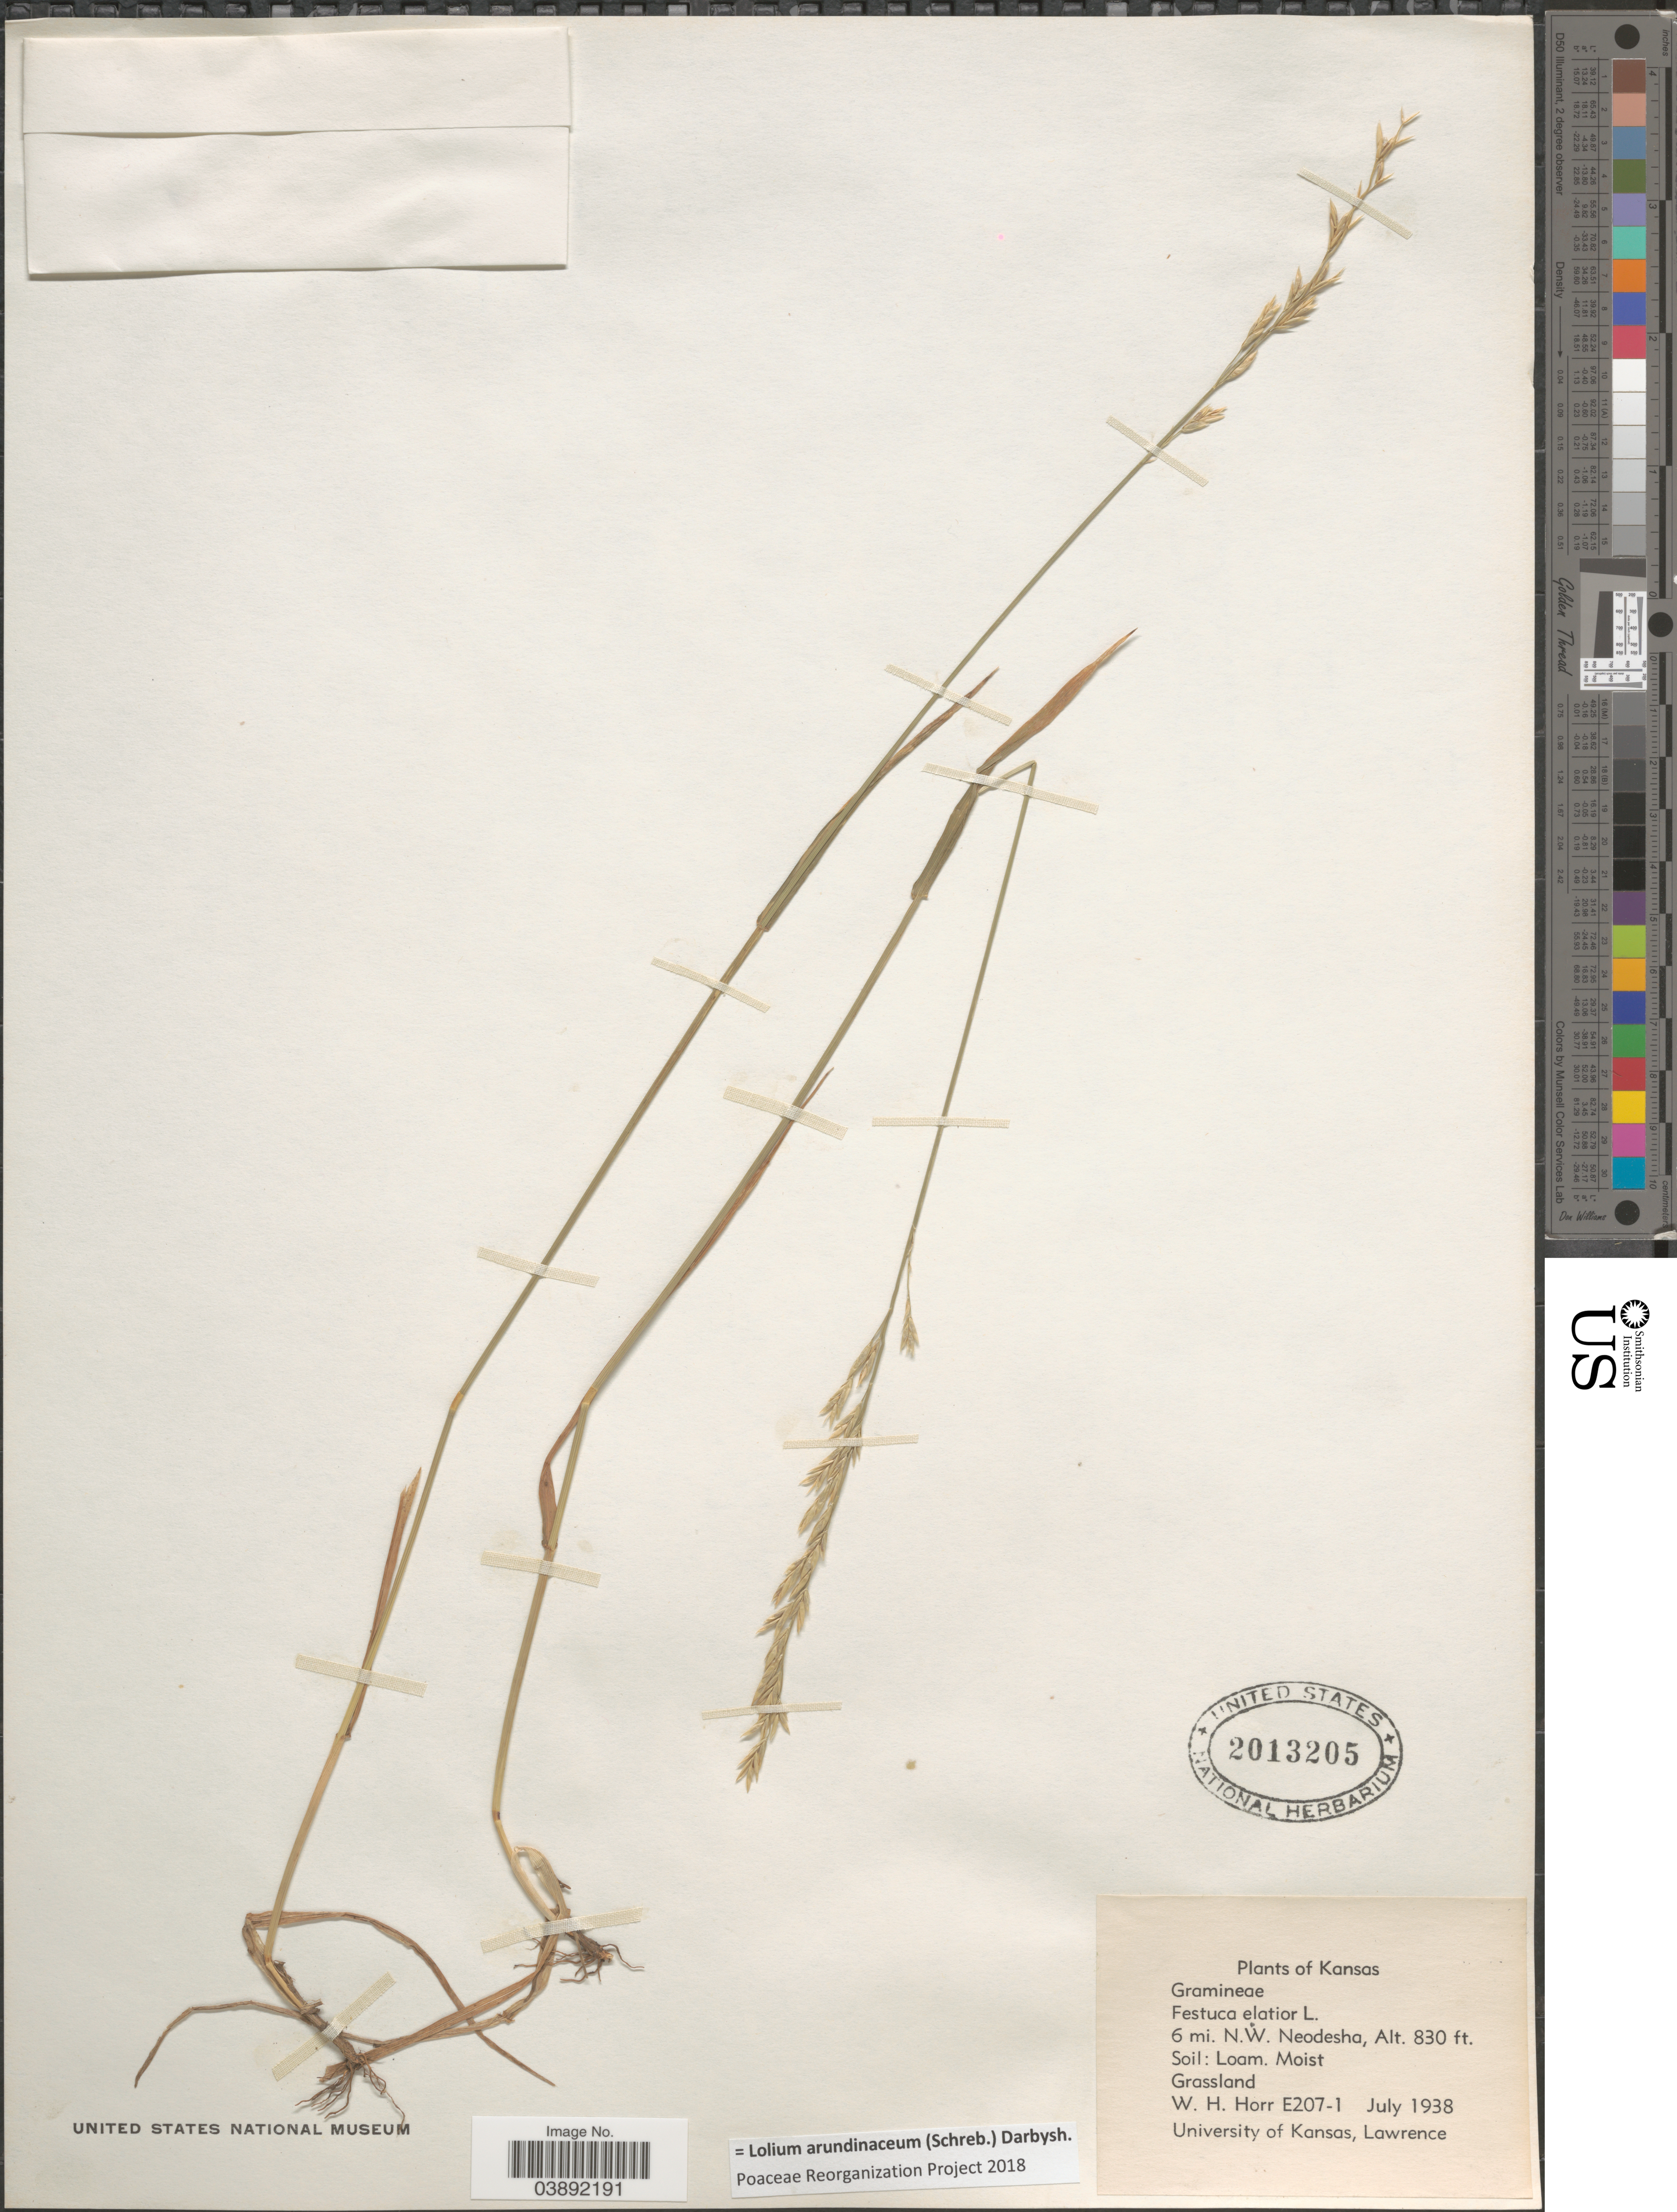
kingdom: Plantae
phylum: Tracheophyta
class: Liliopsida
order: Poales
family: Poaceae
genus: Lolium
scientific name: Lolium arundinaceum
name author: (Schreb.) Darbysh.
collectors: W. H. Horr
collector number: E207-1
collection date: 1938-07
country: United States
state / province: Kansas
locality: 6 mi. N.W. Neodesha.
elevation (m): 253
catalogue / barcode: US 2013205